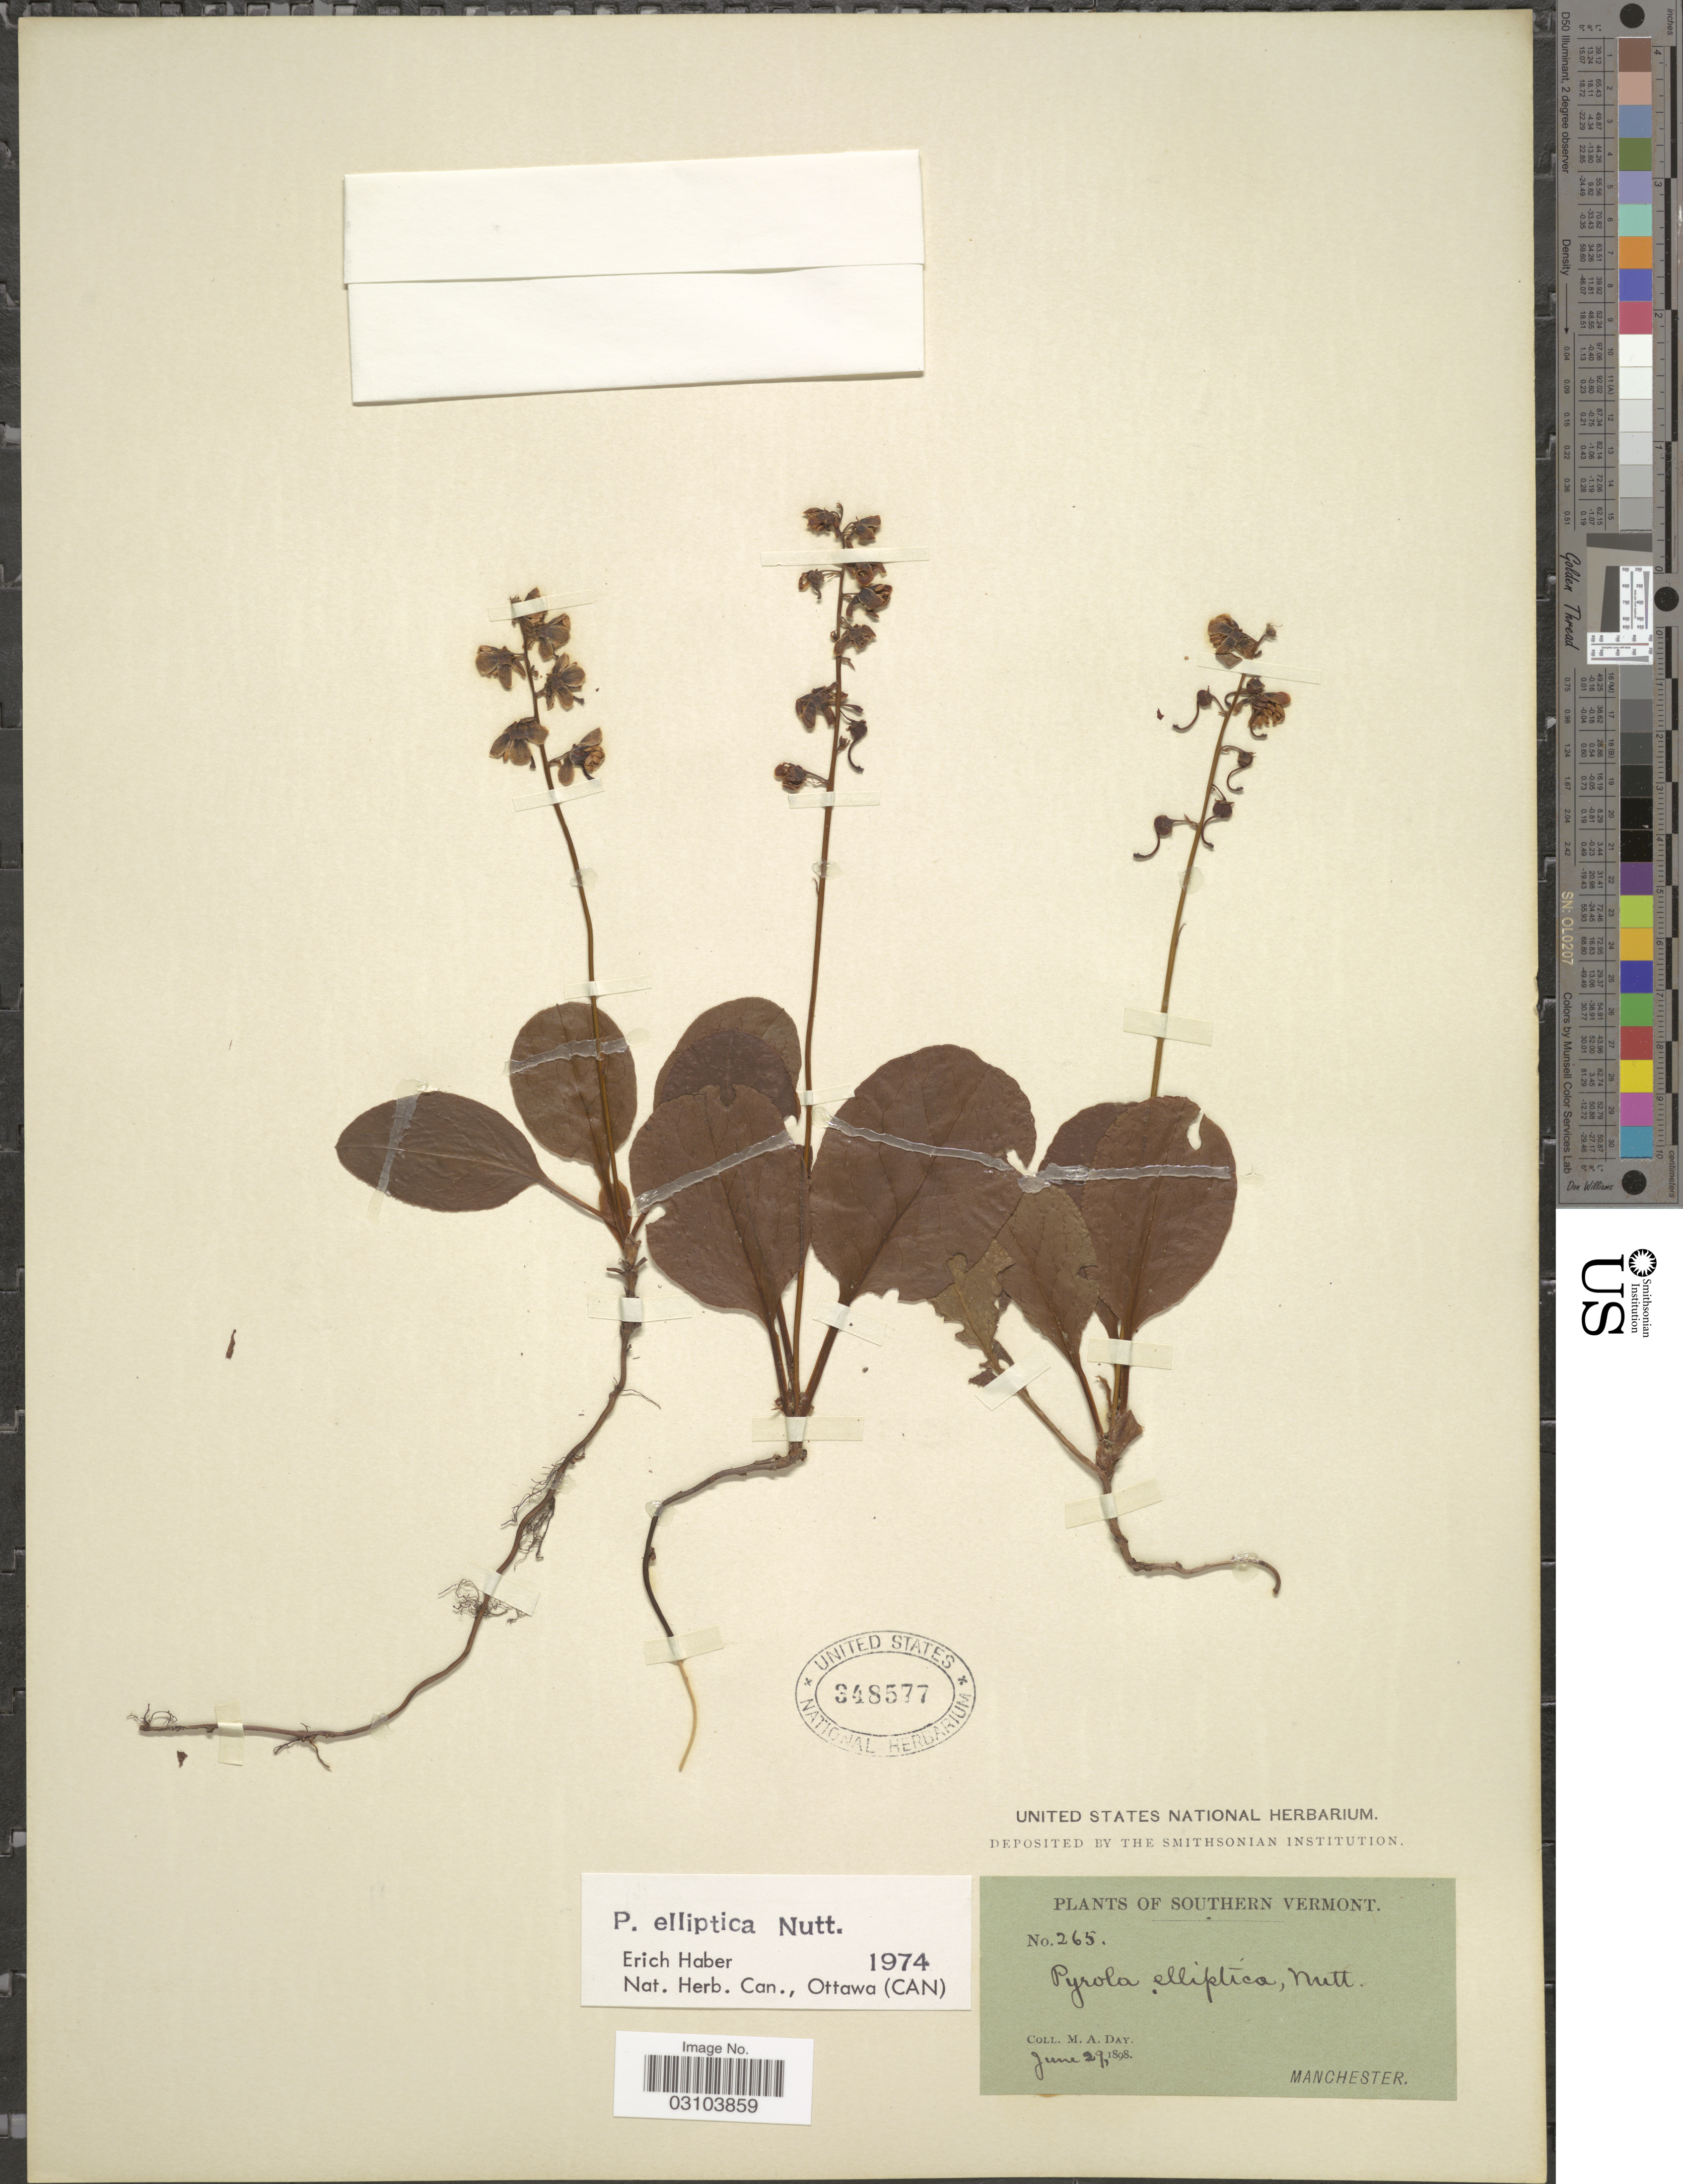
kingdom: Plantae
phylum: Tracheophyta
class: Magnoliopsida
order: Ericales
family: Ericaceae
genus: Pyrola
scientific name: Pyrola elliptica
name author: Nutt.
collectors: M. Day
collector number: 265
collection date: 1898-06-29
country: United States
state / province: Vermont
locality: Southern Vermont. Manchester.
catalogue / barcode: US 348577